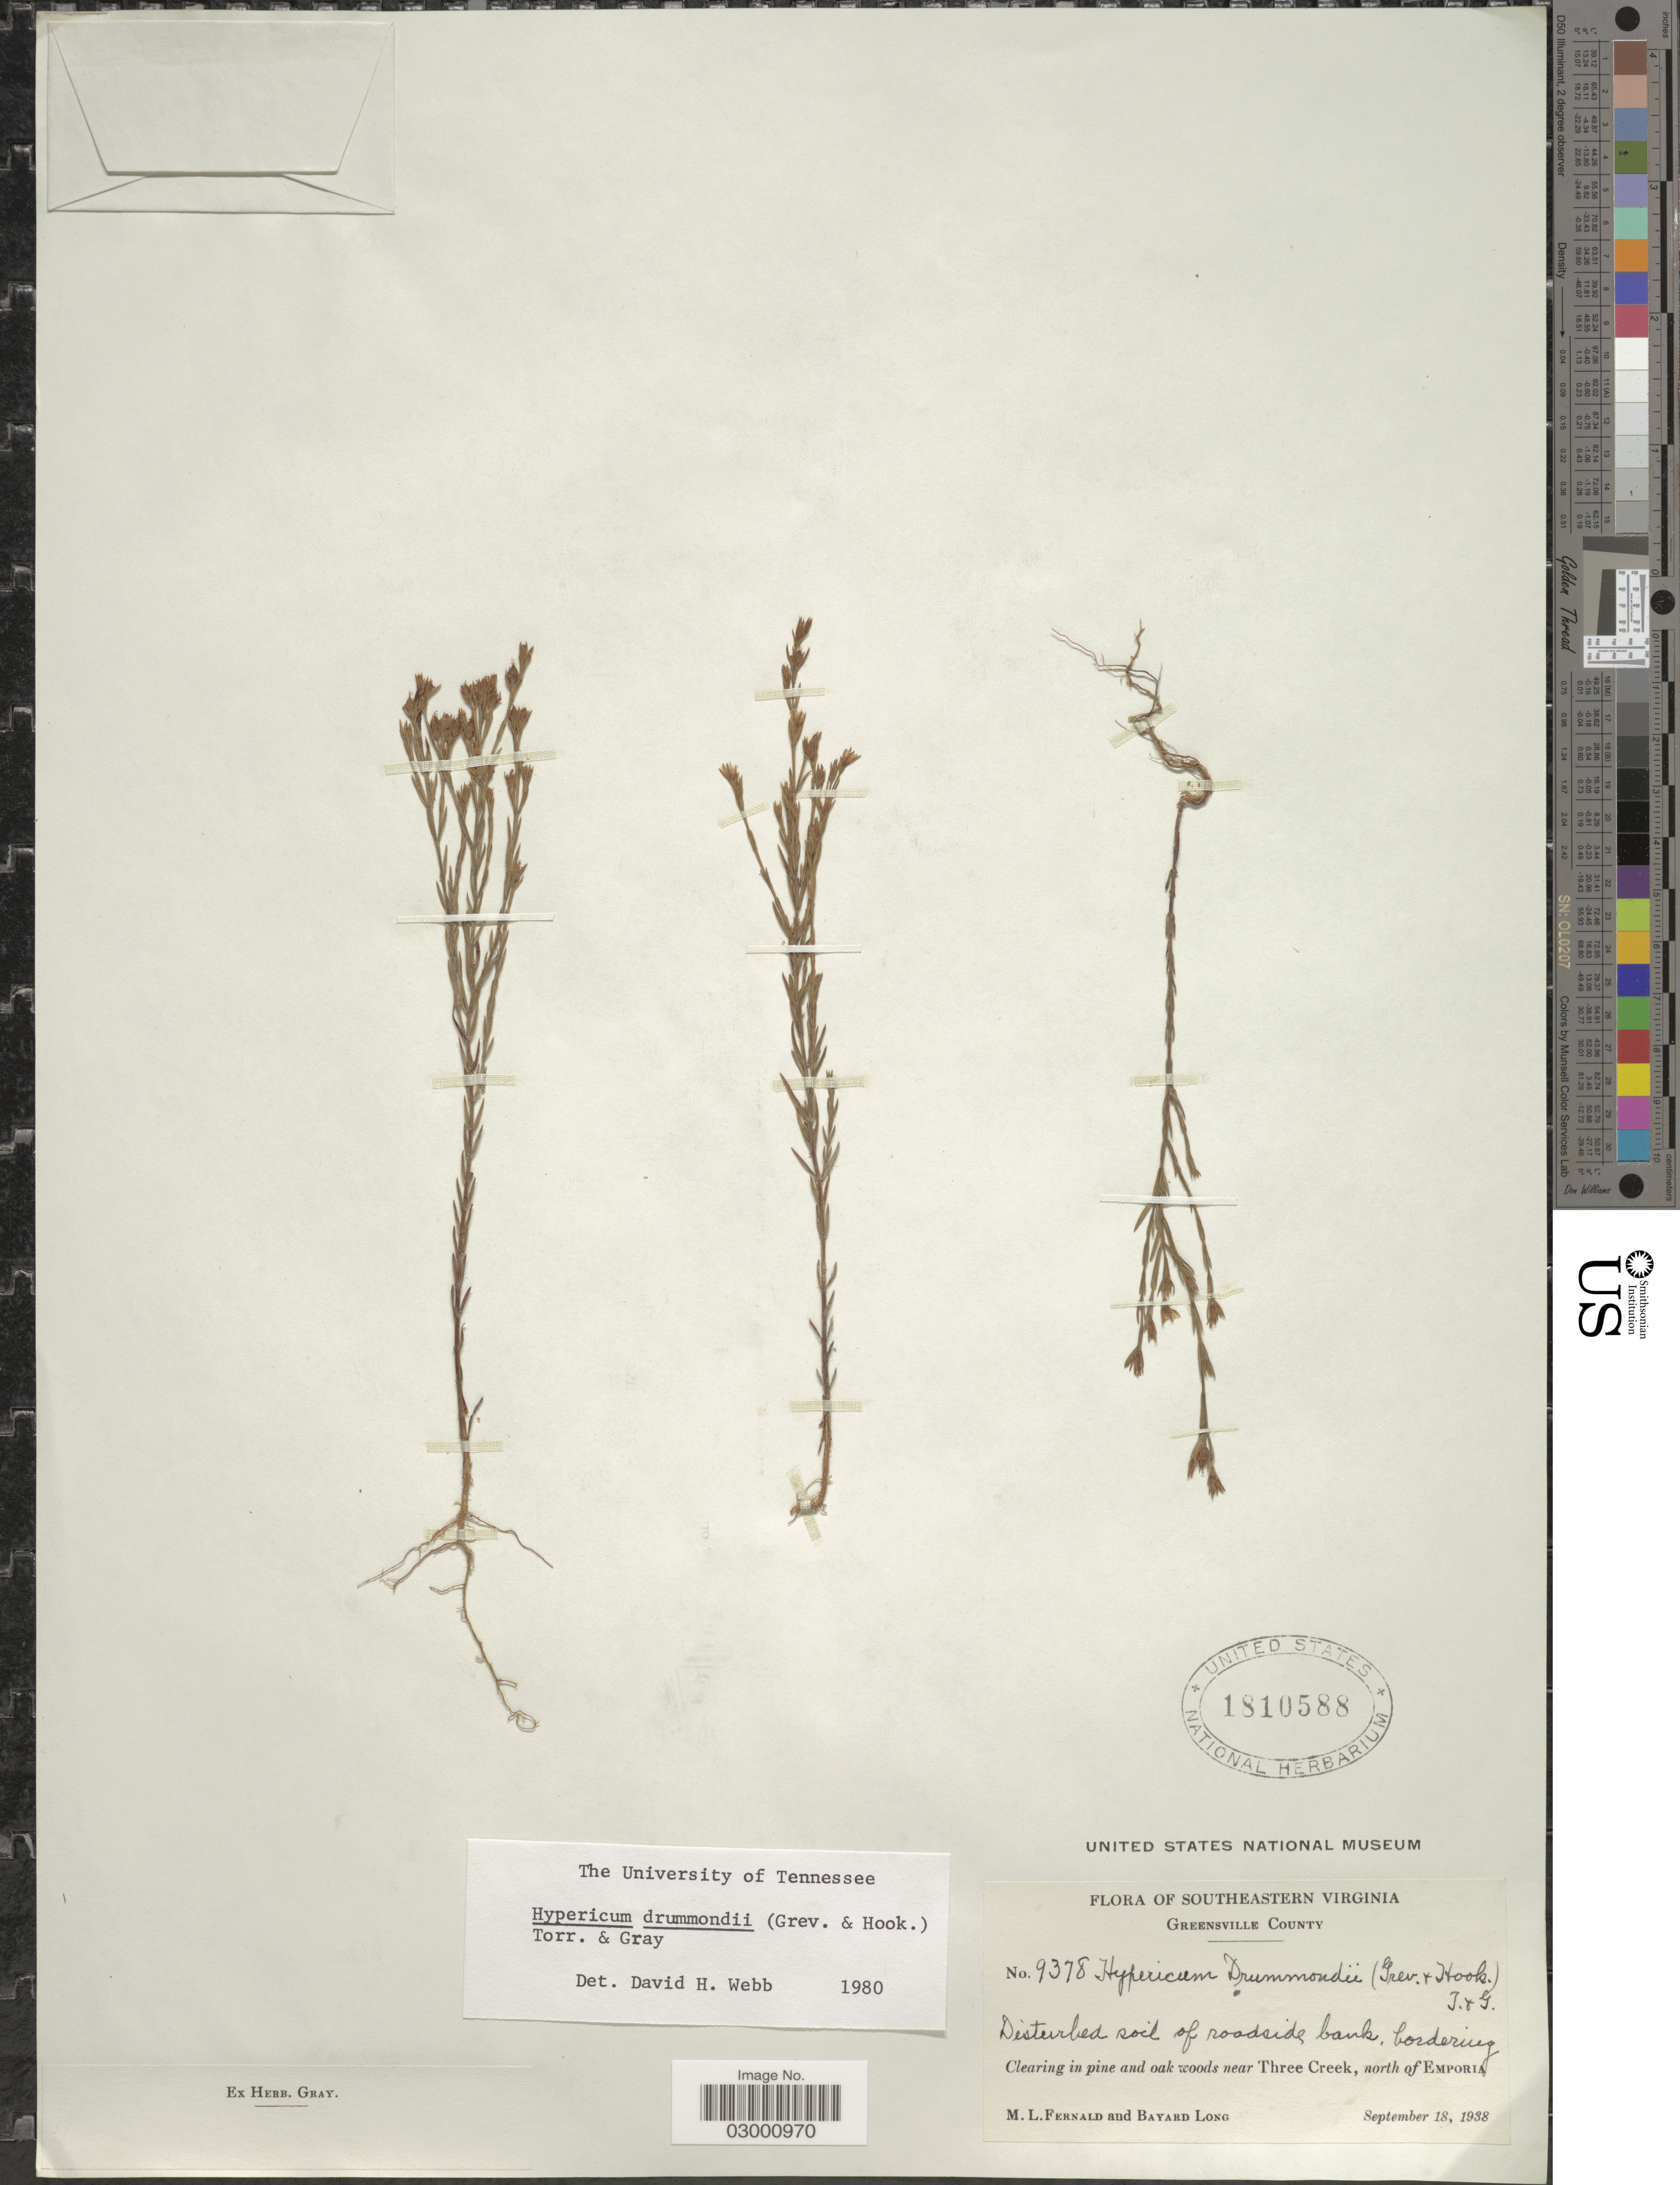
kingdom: Plantae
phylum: Tracheophyta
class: Magnoliopsida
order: Malpighiales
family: Hypericaceae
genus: Hypericum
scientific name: Hypericum drummondii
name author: (Grev. & Hook.) Torr. & A. Gray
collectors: M. L. Fernald & B. Long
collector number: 9378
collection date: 1938-09-18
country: United States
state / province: Virginia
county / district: Greensville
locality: Southeastern Virginia. Greensville County. Oak woods near Three Creek, North of Emporia.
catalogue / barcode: US 1810588